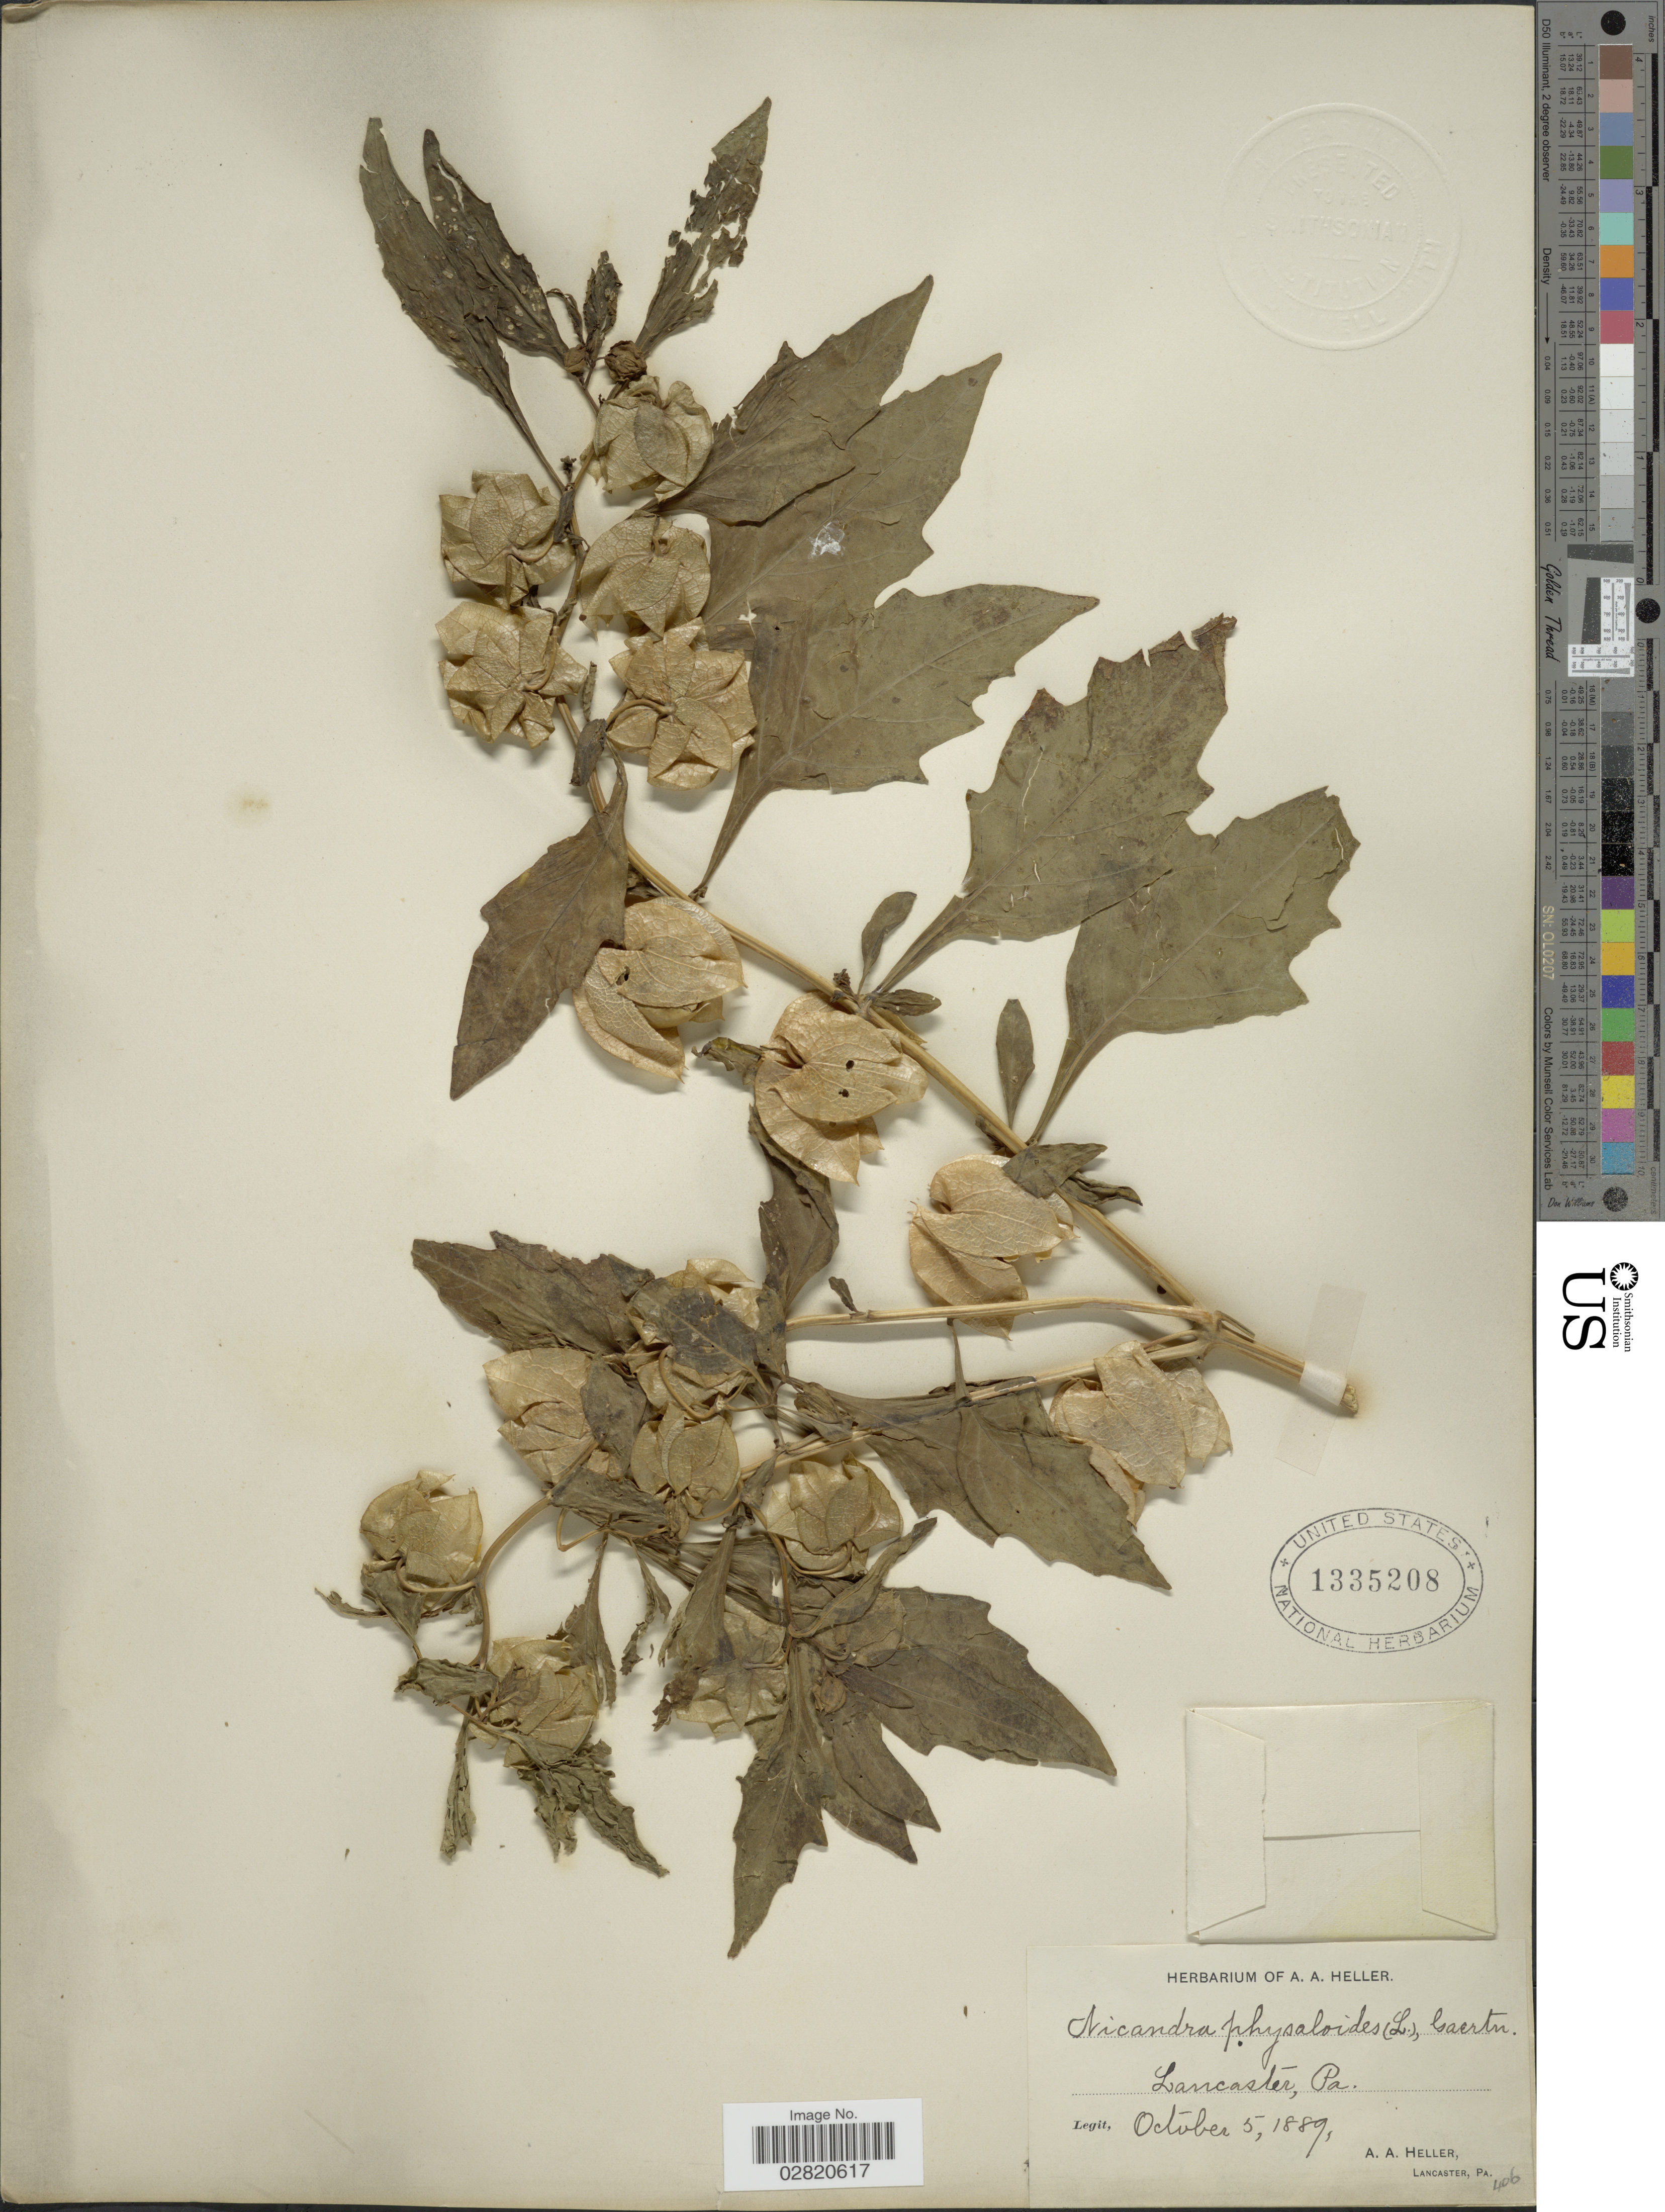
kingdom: Plantae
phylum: Tracheophyta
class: Magnoliopsida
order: Solanales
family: Solanaceae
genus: Nicandra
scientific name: Nicandra physalodes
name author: (L.) Gaertn.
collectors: A. A. Heller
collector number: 406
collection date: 1889-10-05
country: United States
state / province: Pennsylvania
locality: Lancaster.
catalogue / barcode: US 1335208